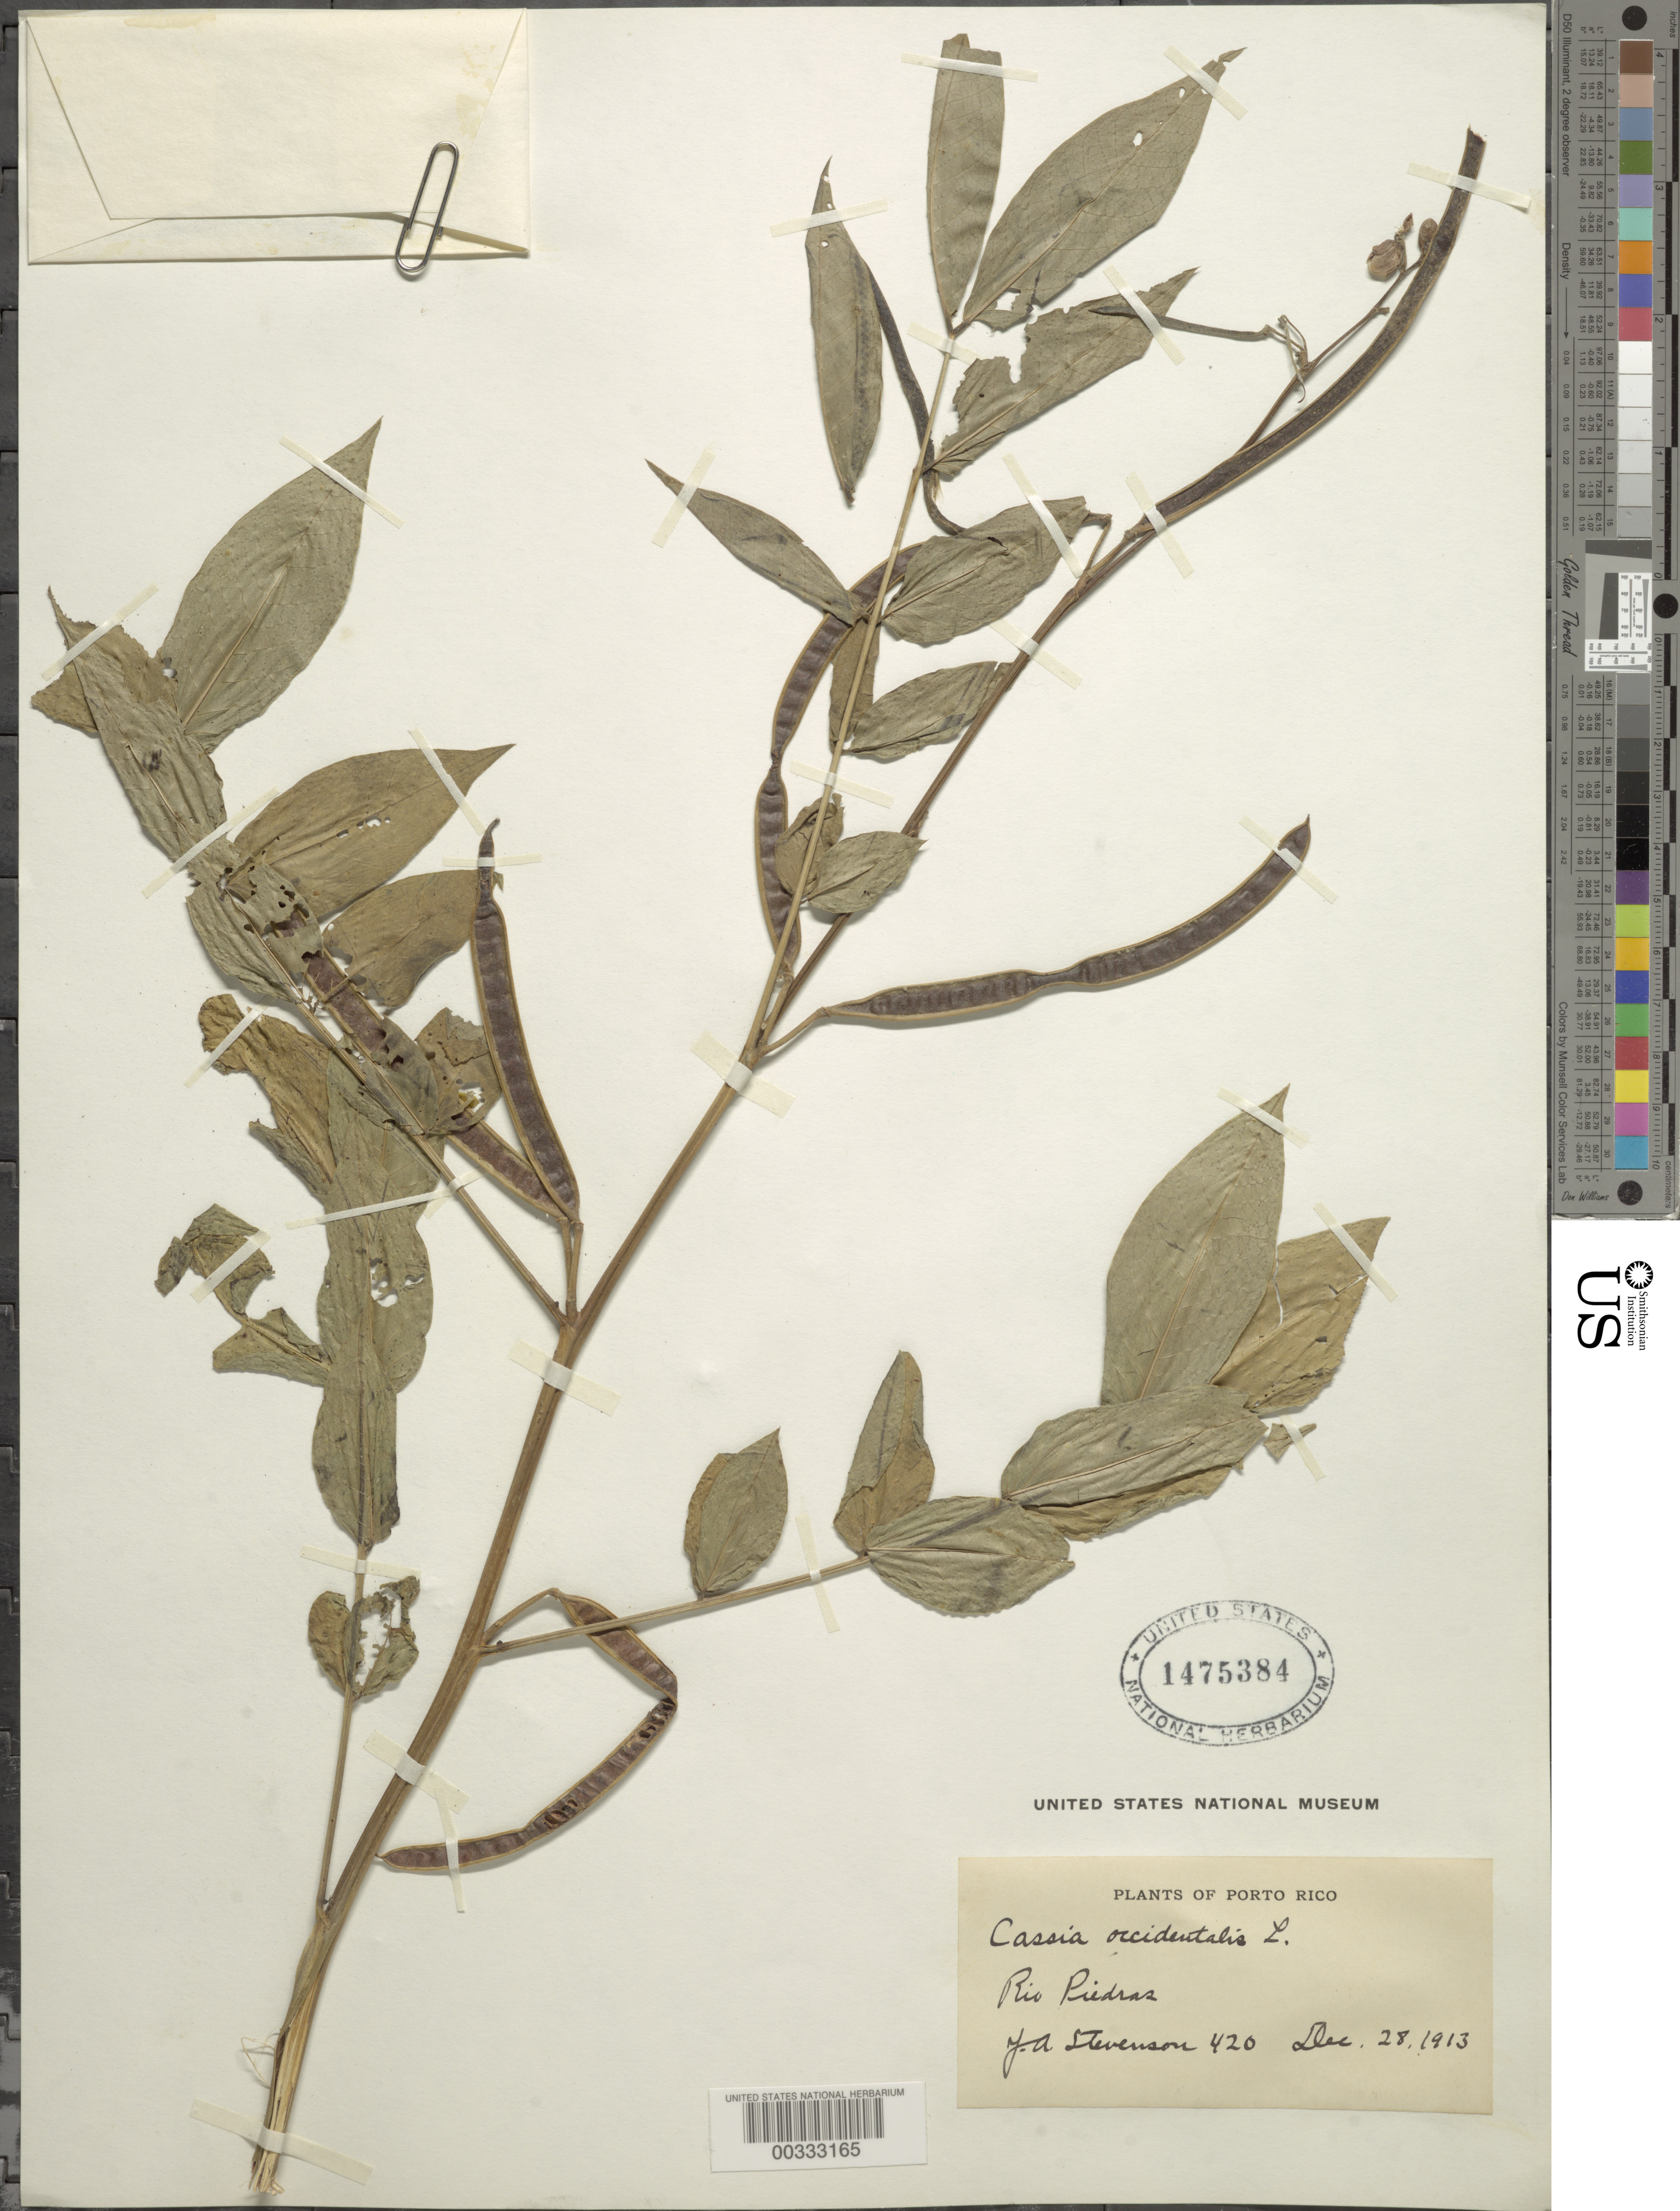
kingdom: Plantae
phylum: Tracheophyta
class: Magnoliopsida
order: Fabales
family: Fabaceae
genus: Senna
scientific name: Senna occidentalis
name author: (L.) Link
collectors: J. Stevenson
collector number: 420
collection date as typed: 28 Dec 1913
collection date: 1913-12-28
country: Puerto Rico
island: Greater Antilles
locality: Rio piedras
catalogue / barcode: US 1475384